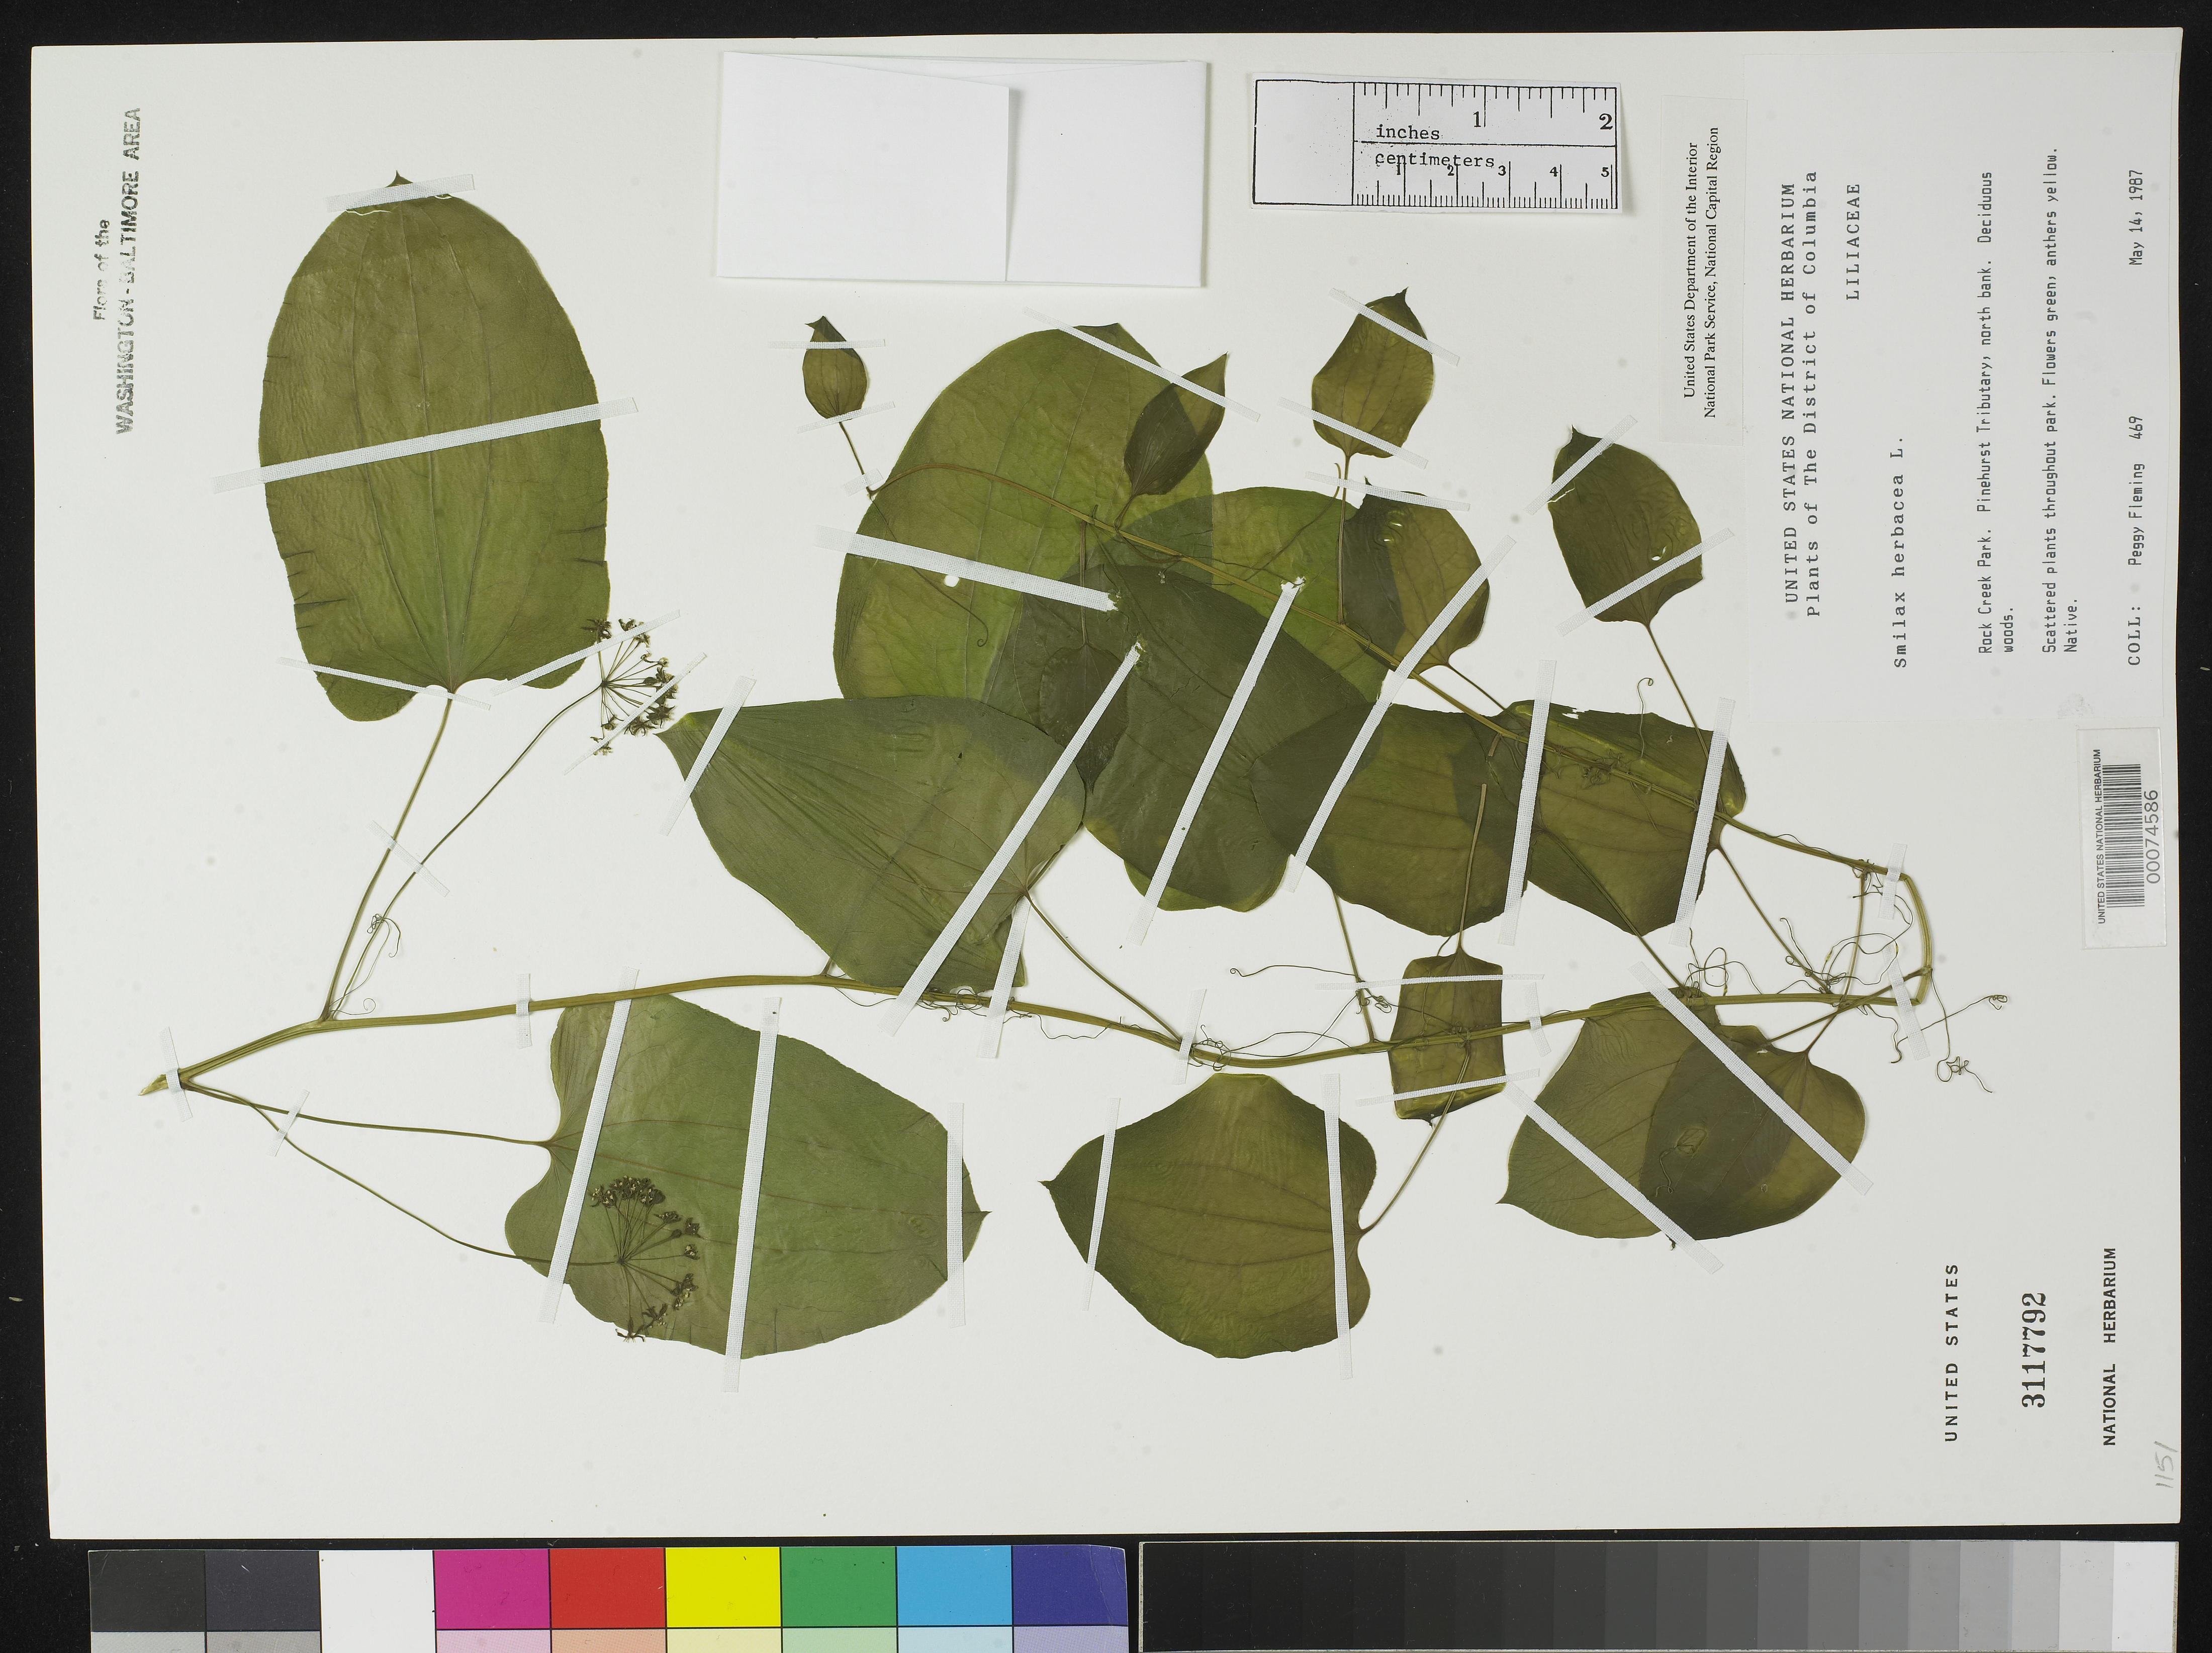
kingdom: Plantae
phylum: Tracheophyta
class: Liliopsida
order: Liliales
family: Smilacaceae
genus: Smilax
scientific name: Smilax herbacea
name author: L.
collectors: P. Fleming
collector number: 469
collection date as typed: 14 May 1987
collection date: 1987-05-14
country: United States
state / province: District of Columbia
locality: Rock Creek Park. Pinehurst Tributary, north bank. Rock Creek Park and vicinity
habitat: Deciduous woods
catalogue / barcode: US 3117792